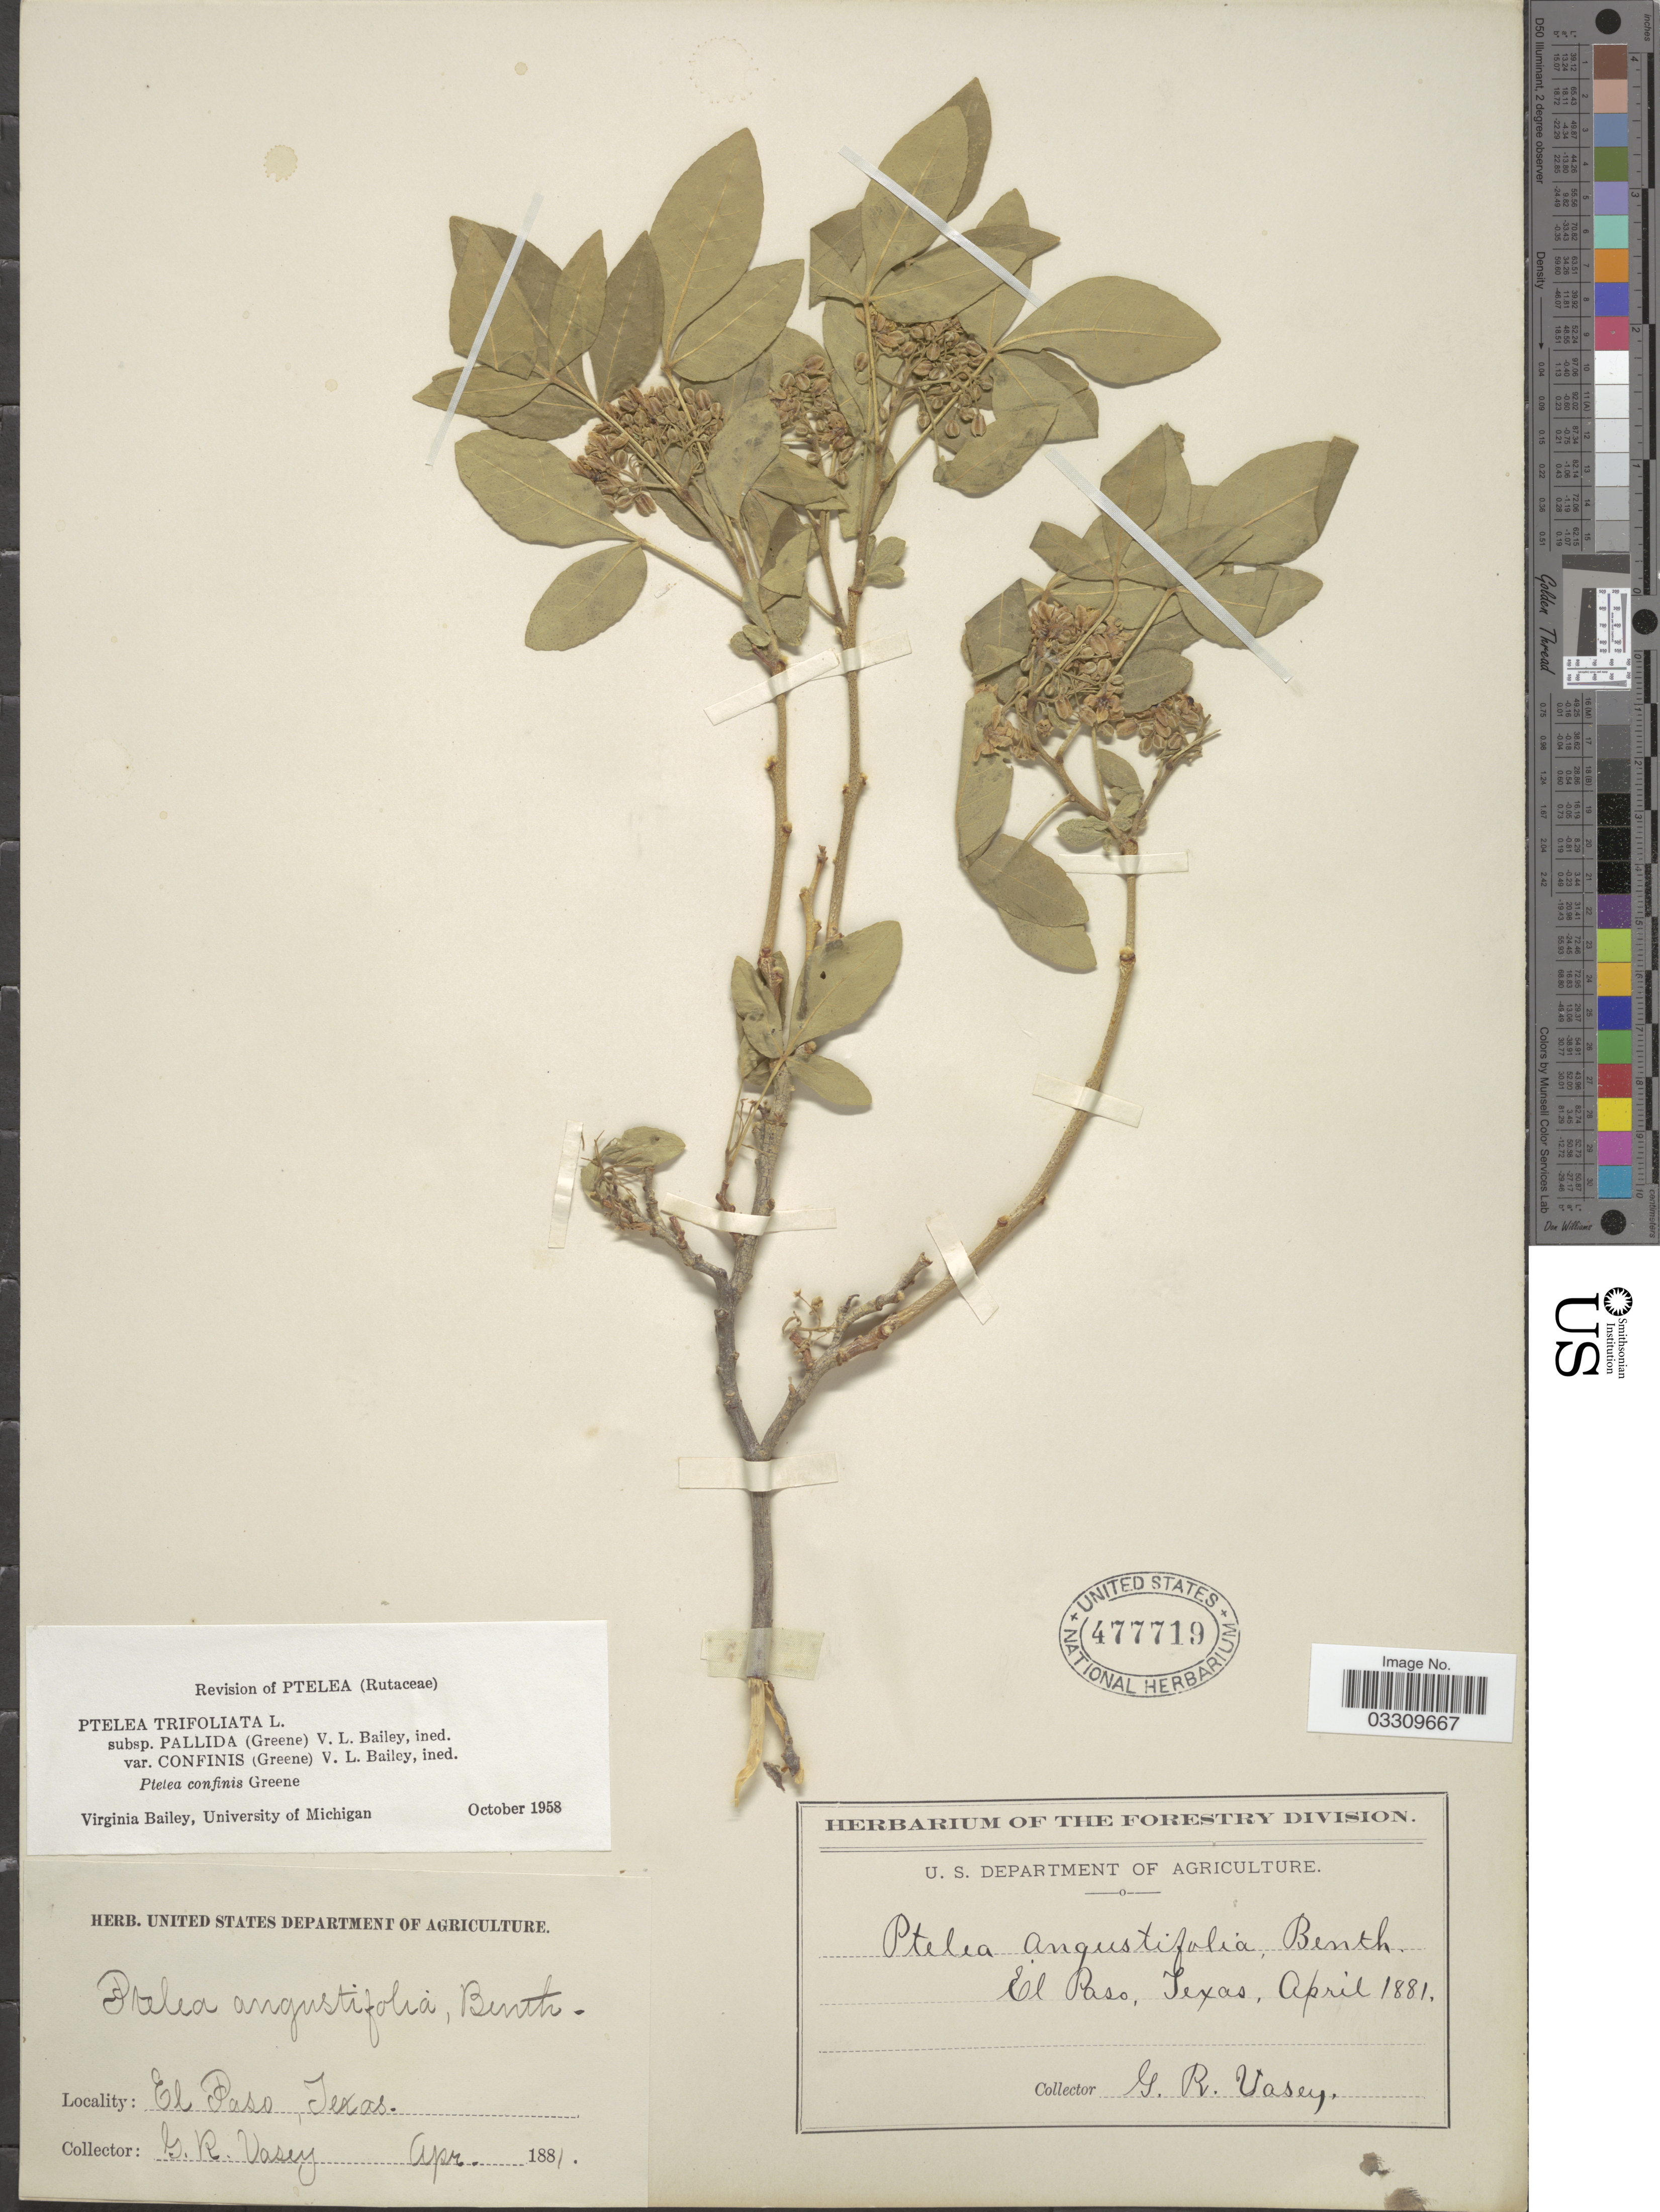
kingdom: Plantae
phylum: Tracheophyta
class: Magnoliopsida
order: Sapindales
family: Rutaceae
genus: Ptelea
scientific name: Ptelea trifoliata var. confinis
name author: (S.W. Greene) V. L. Bailey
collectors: G. R. Vasey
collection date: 1881-04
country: United States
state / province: Texas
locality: El Paso.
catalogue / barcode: US 477719